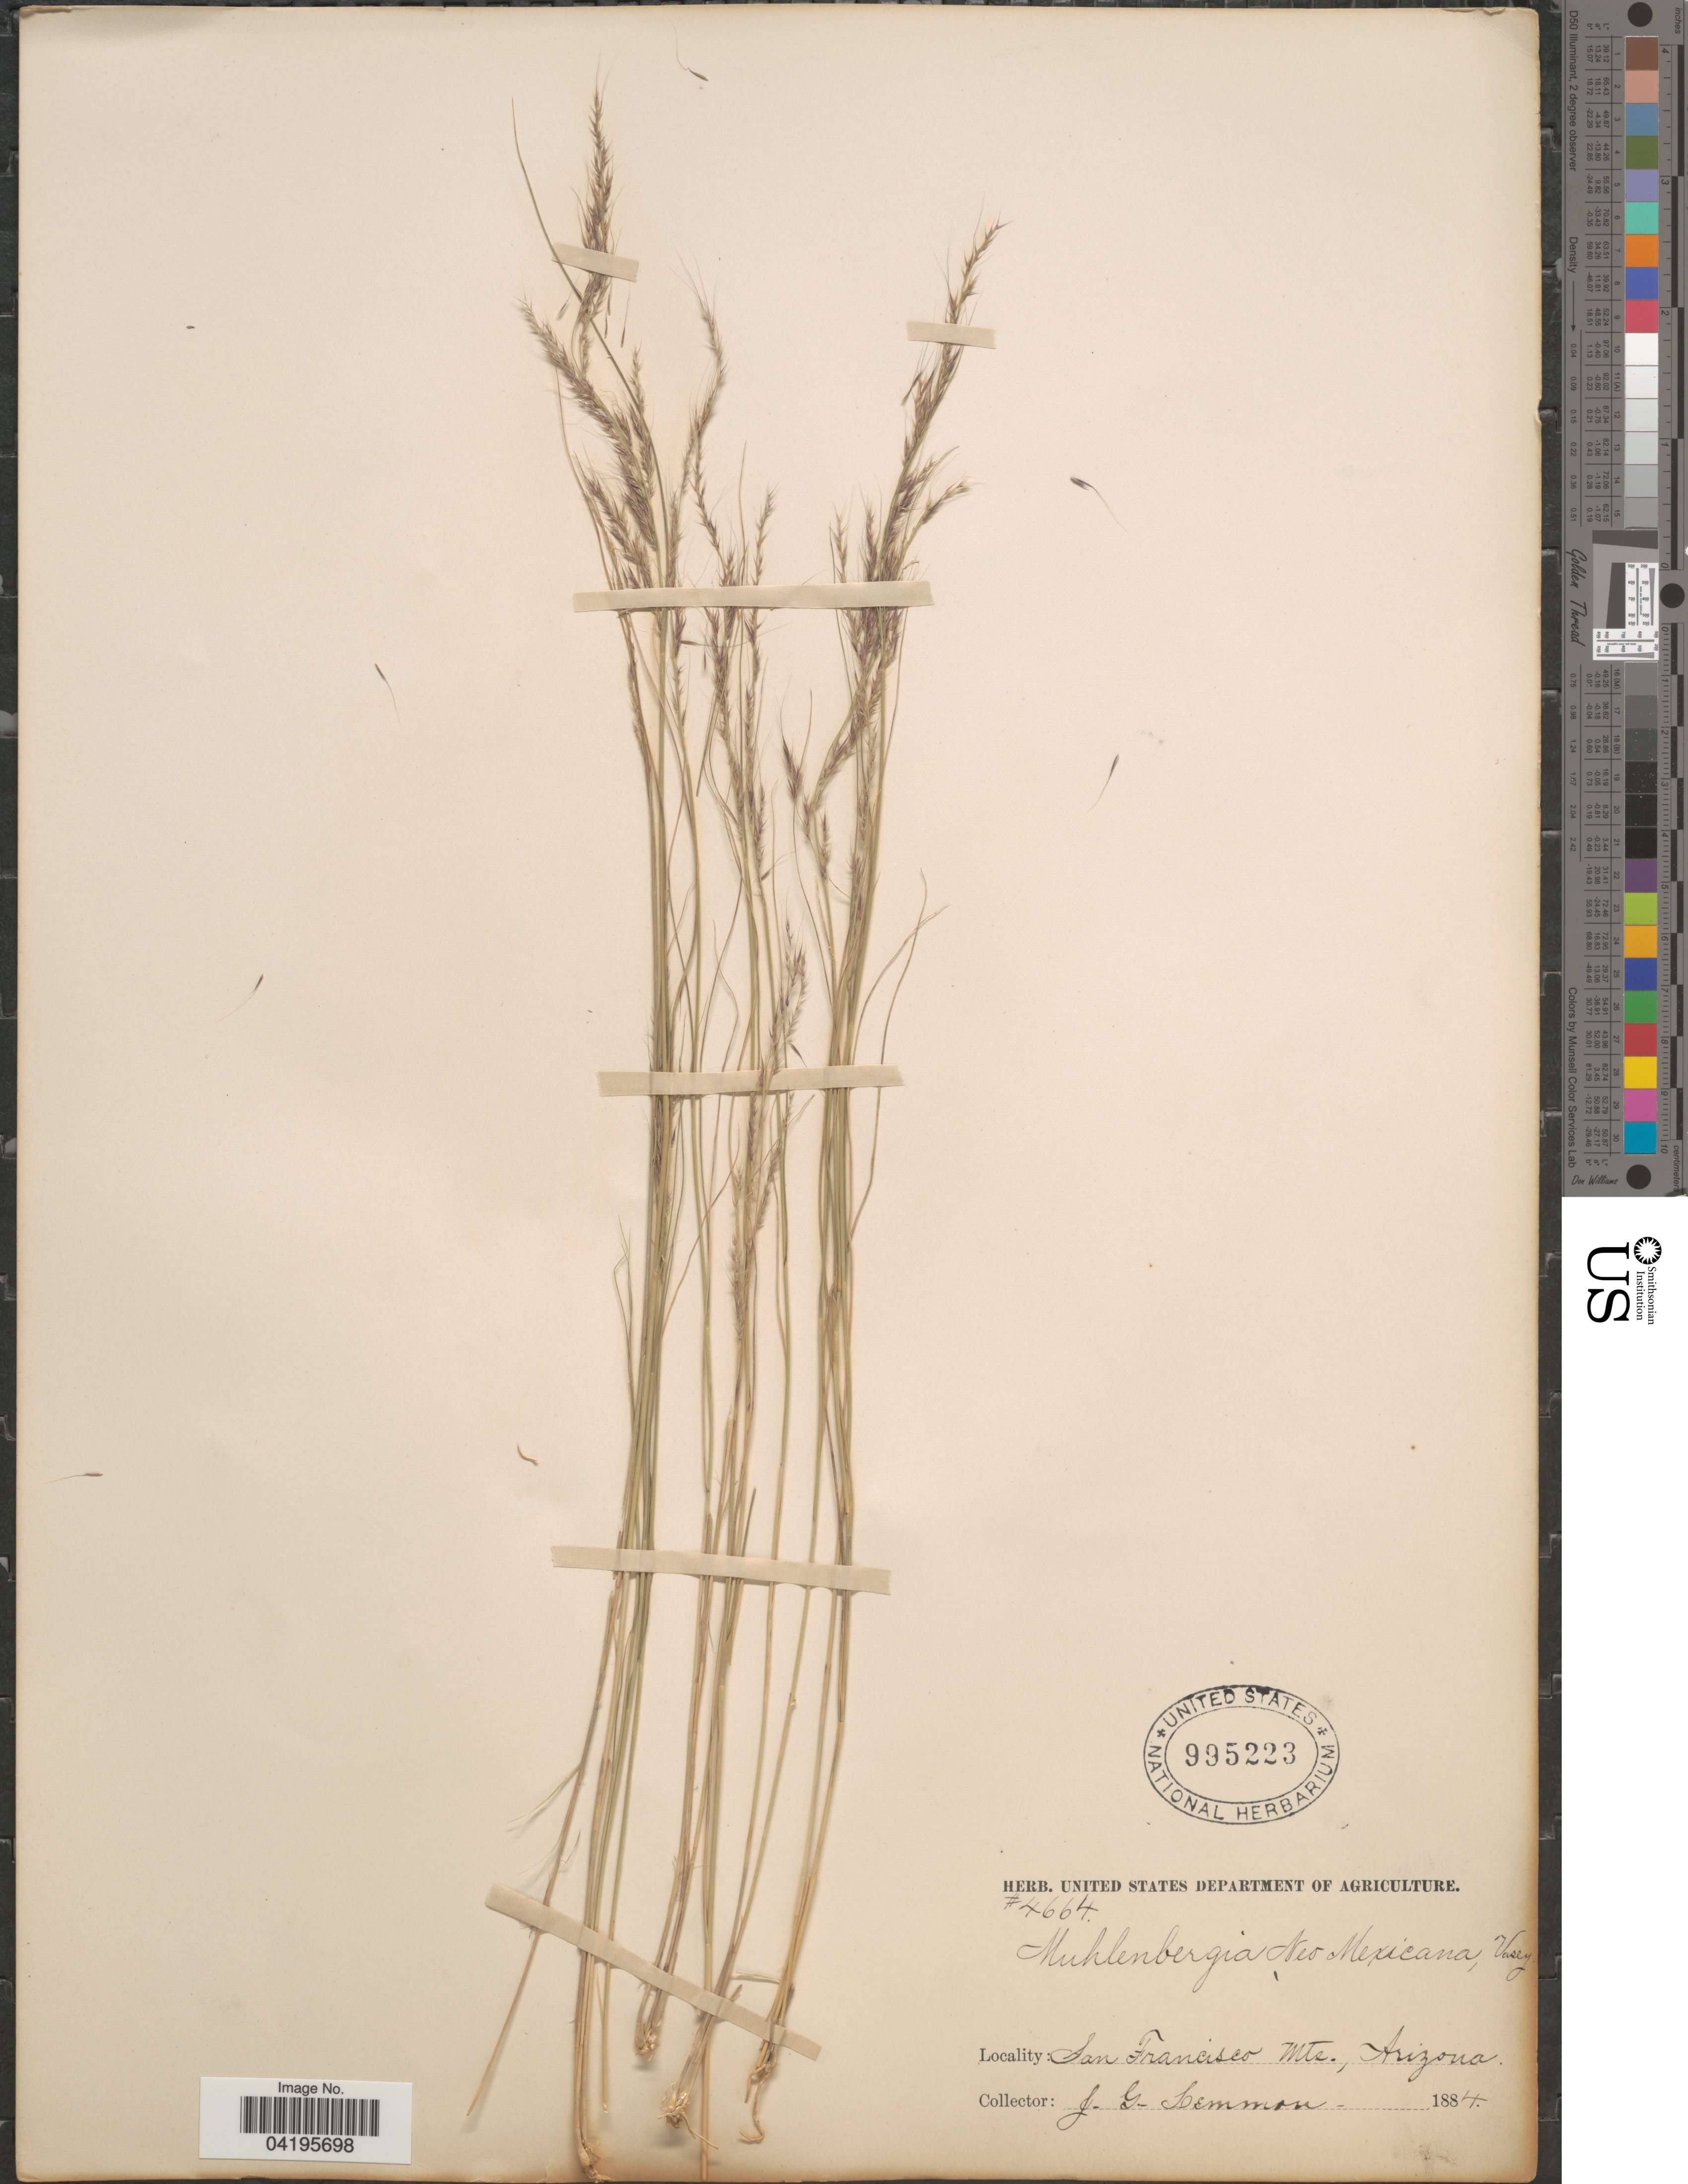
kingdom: Plantae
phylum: Tracheophyta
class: Liliopsida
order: Poales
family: Poaceae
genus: Muhlenbergia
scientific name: Muhlenbergia pauciflora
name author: Buckley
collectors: J. Lemmon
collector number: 4664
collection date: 1884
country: United States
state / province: Arizona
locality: San Francisco Mts.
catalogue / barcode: US 995223